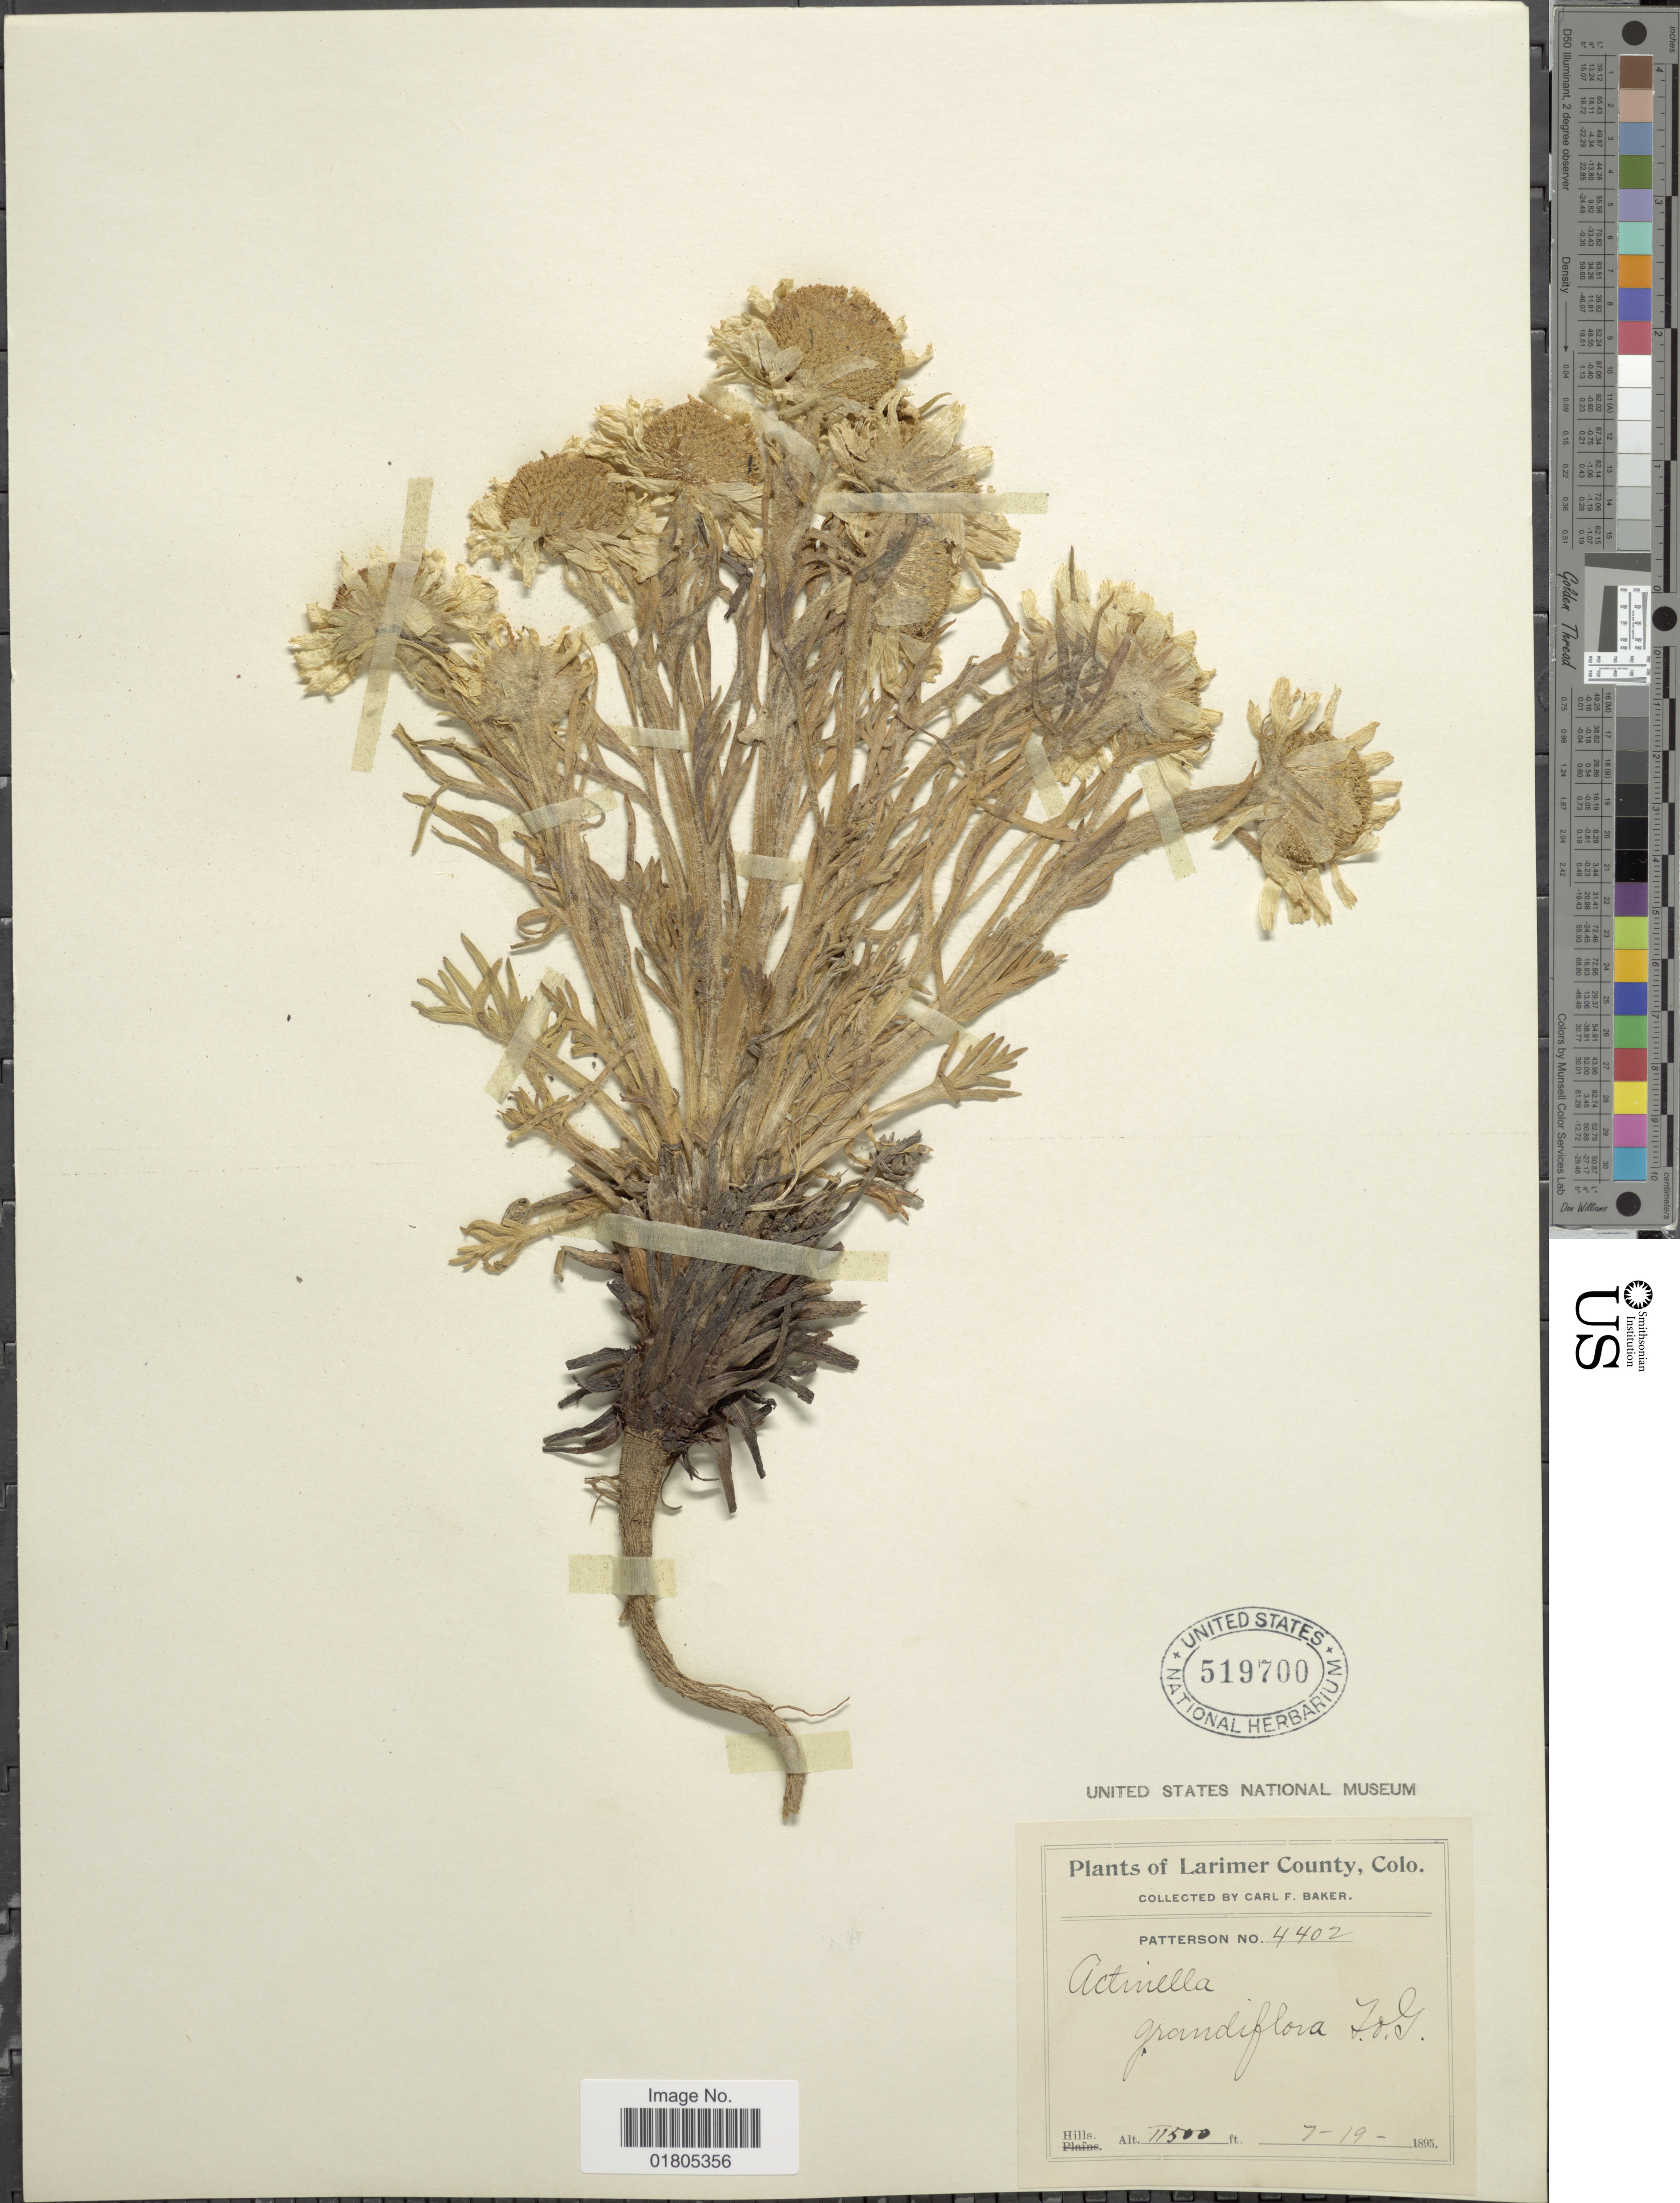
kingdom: Plantae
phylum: Tracheophyta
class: Magnoliopsida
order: Asterales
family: Asteraceae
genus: Actinea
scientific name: Actinea grandiflora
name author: (Torr. & A. Gray) Kuntze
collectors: C. F. Baker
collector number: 4402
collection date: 1895-07-19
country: United States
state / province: Colorado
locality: Larimer County, Colo.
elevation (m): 3505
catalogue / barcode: US 519700